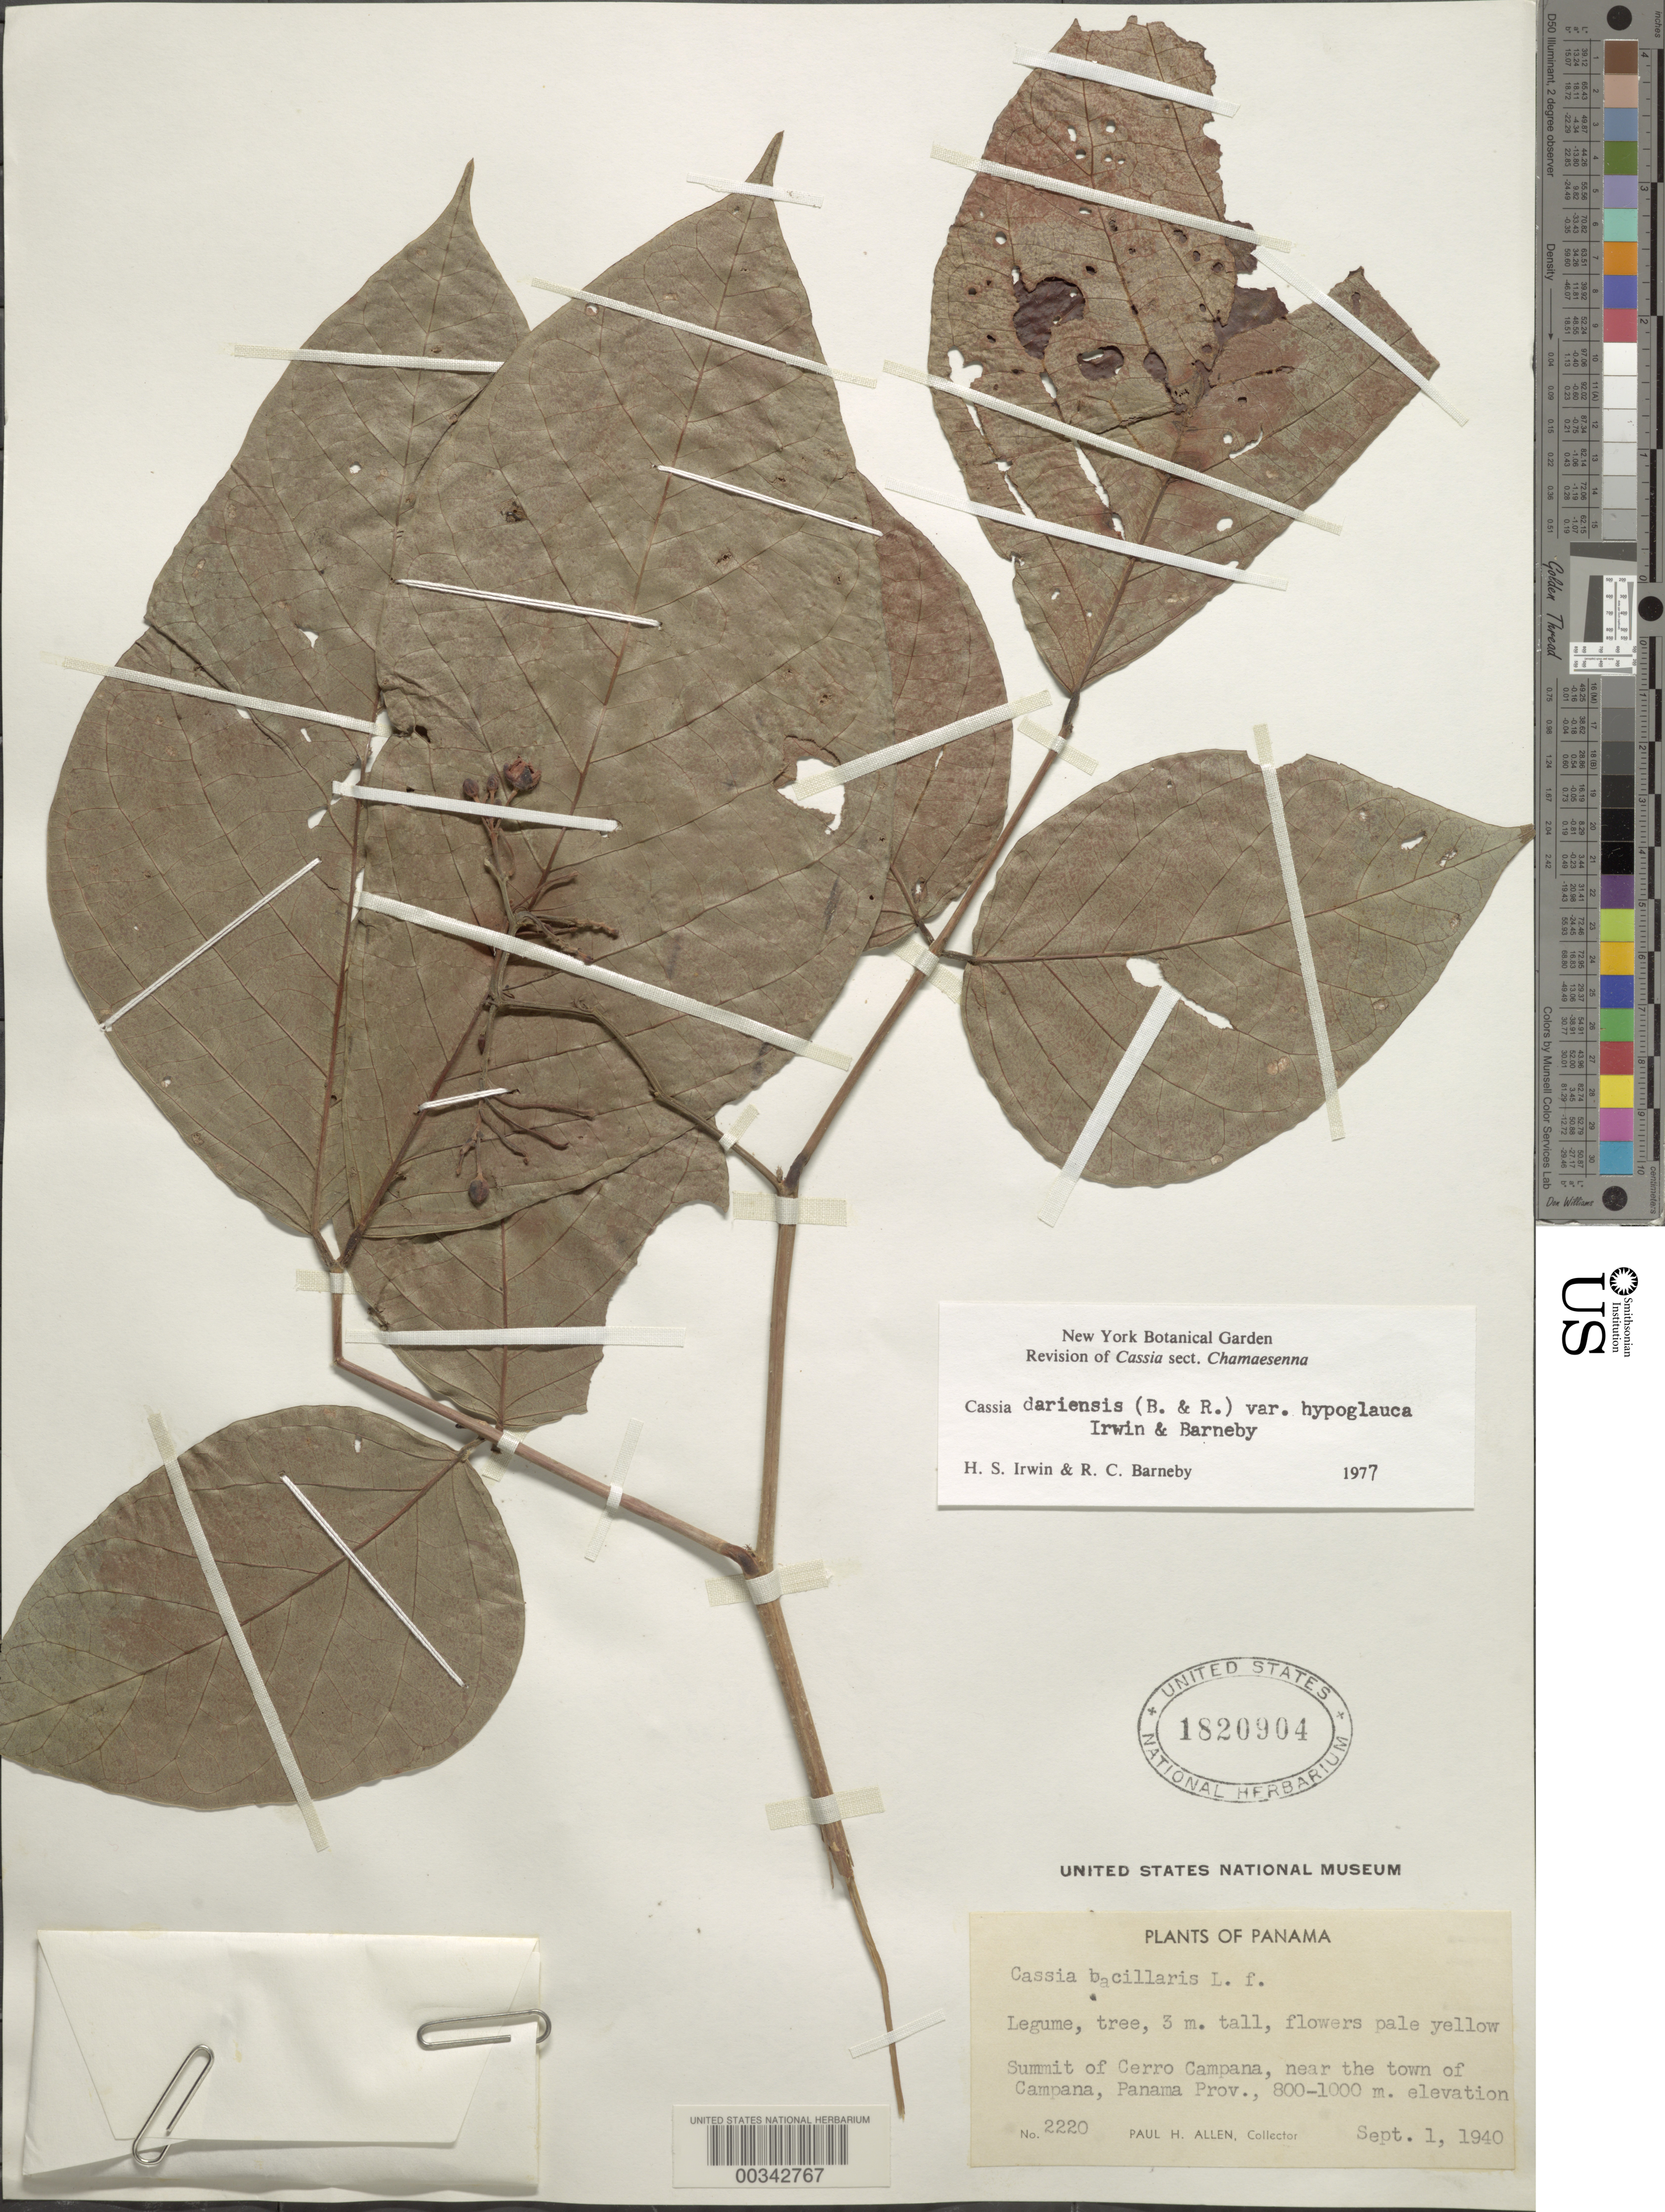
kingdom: Plantae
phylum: Tracheophyta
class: Magnoliopsida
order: Fabales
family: Fabaceae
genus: Senna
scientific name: Senna dariensis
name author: (Britton & Rose) H.S. Irwin & Barneby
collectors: P. H. Allen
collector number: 2220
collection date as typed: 01 Sep 1940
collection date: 1940-09-01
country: Panama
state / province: Panamá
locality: Summit of Cerro Campana, near the town of Campana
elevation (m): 800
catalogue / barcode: US 1820904